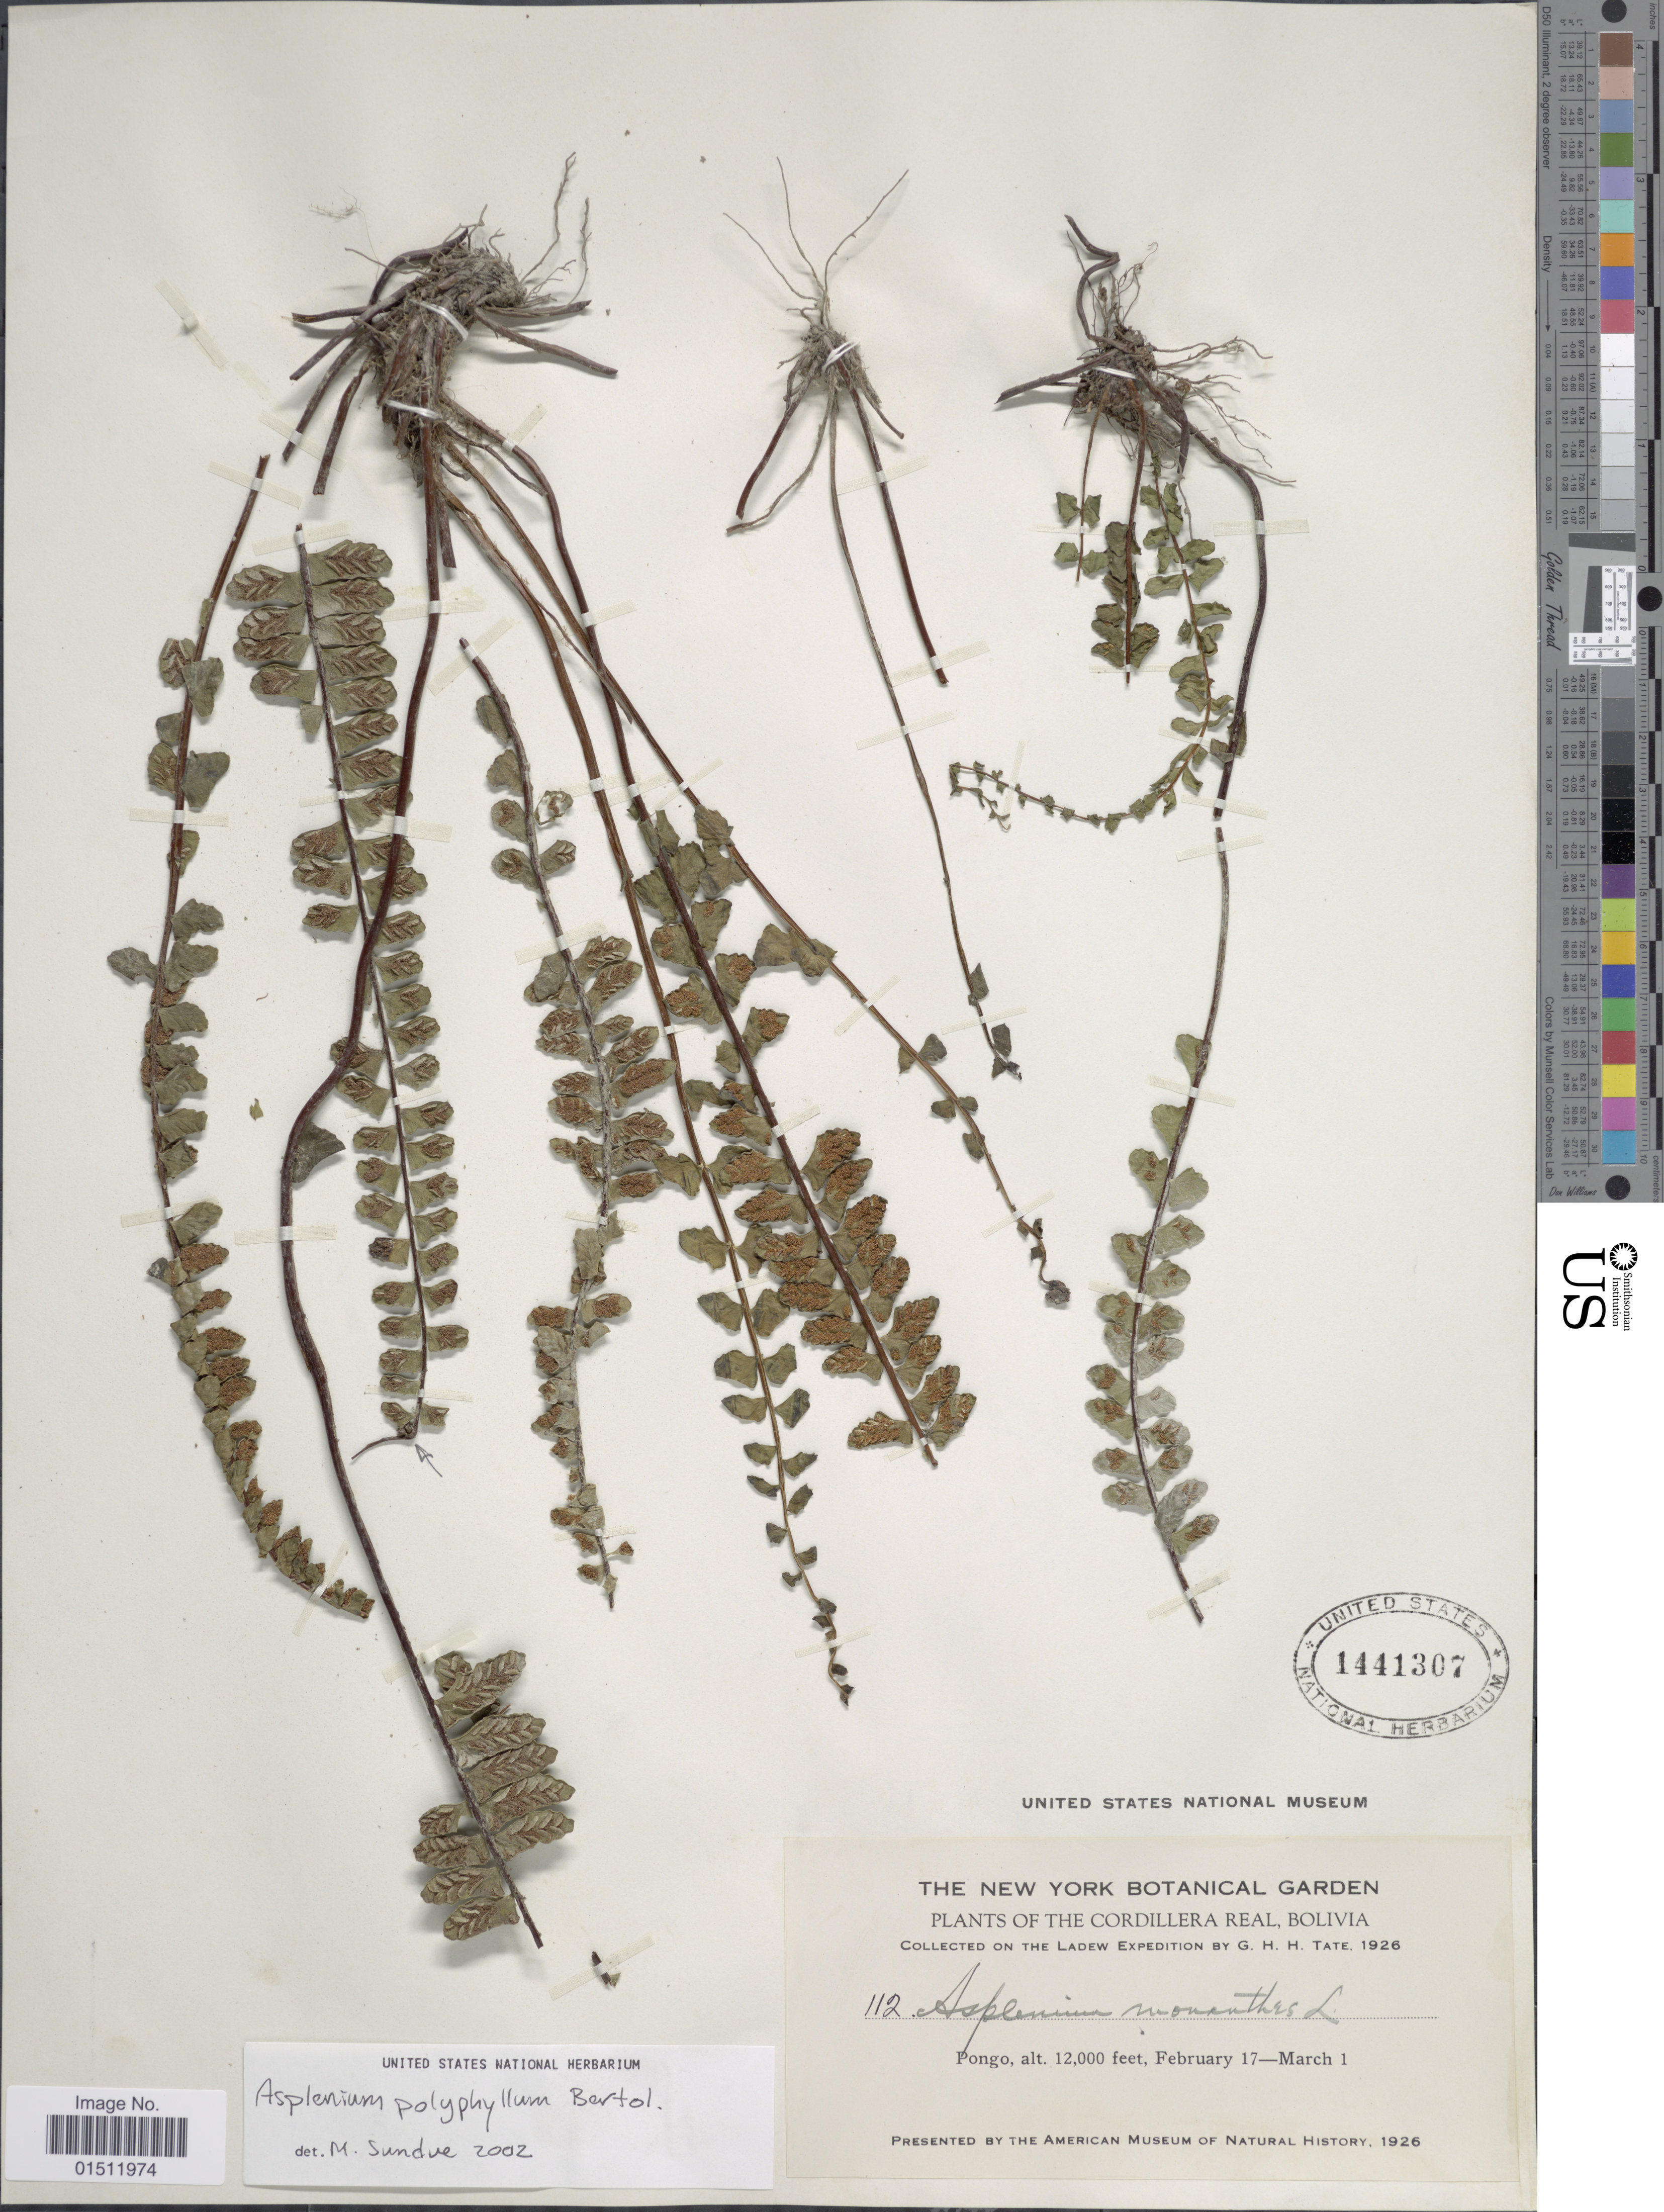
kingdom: Plantae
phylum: Tracheophyta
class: Polypodiopsida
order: Polypodiales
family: Aspleniaceae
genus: Asplenium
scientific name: Asplenium polyphyllum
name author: Bertol.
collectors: G. H. H.Tate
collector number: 112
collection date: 1926-02-17/1926-03-01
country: Bolivia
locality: Plants of the Cordillera Real, Bolivia. Pongo.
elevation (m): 3658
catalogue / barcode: US 1441307